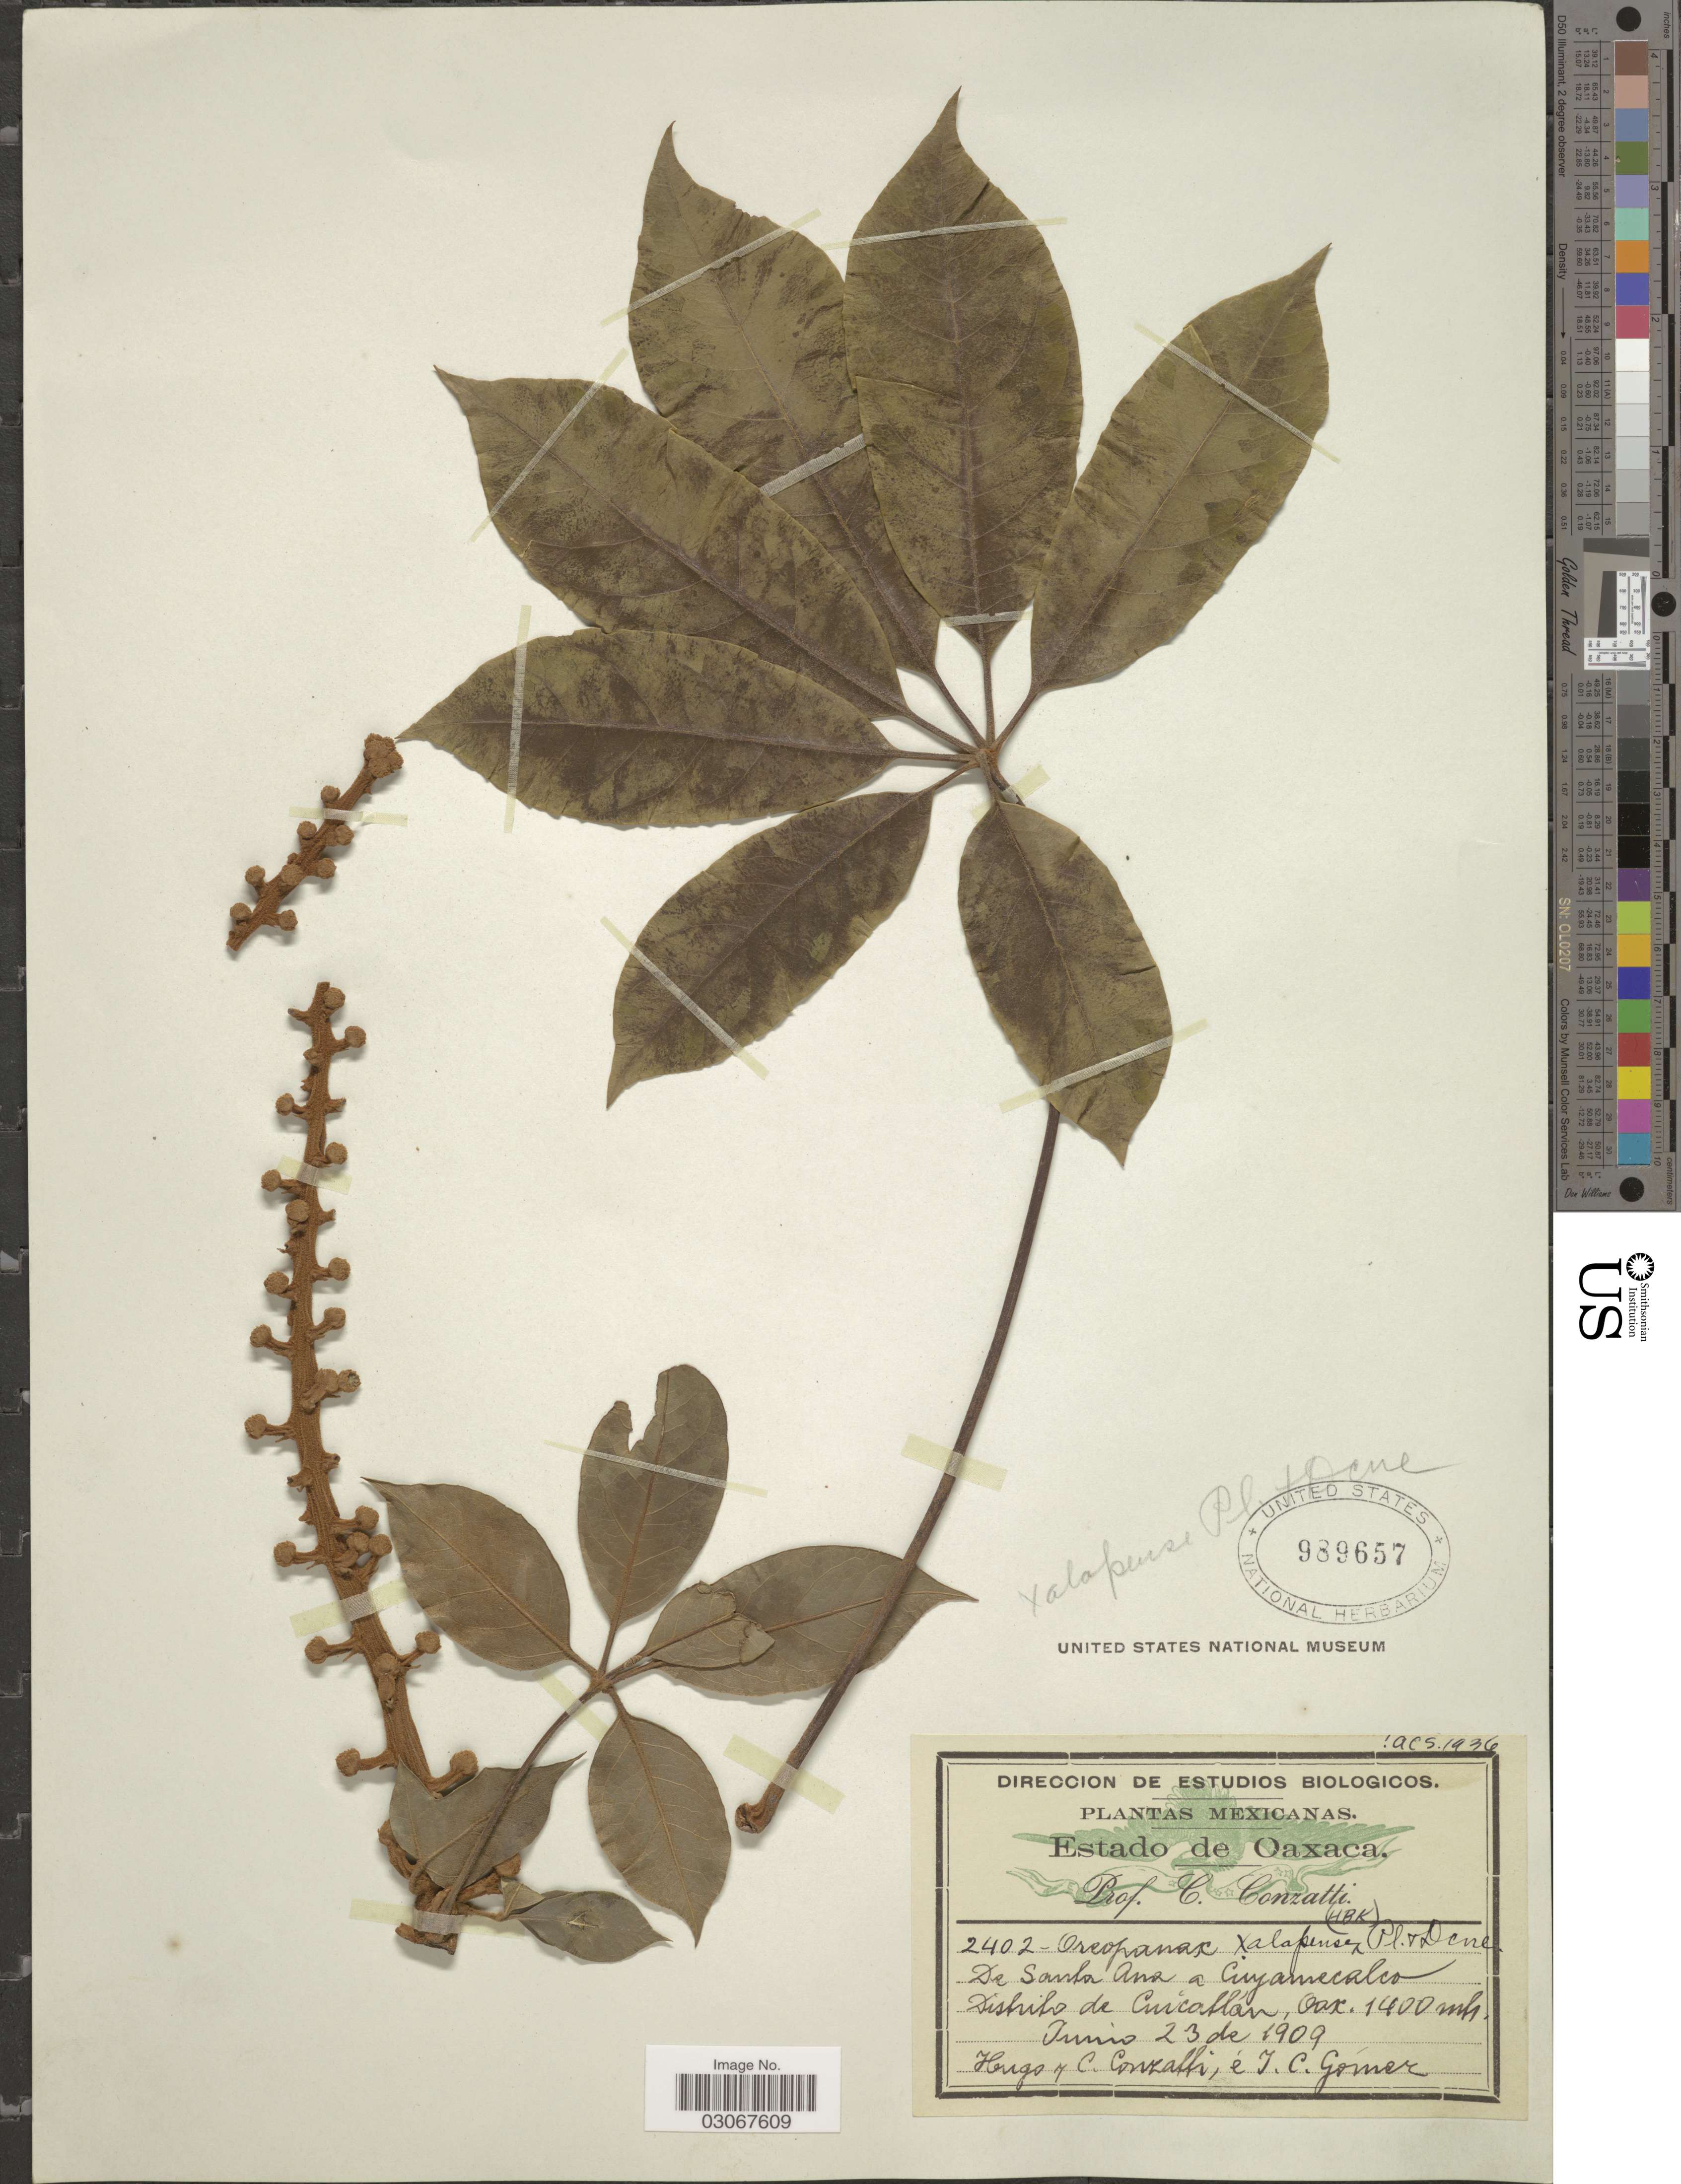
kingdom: Plantae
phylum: Tracheophyta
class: Magnoliopsida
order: Apiales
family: Araliaceae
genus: Oreopanax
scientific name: Oreopanax xalapensis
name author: (Kunth) Decne. & Planch.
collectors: H. Conzatti, C. Conzatti & J. Gomez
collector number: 2402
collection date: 1909-06-23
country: Mexico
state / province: Oaxaca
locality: De Santa Ana a Cuyamecalco, Distrito de Cuicatlan.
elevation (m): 1400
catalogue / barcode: US 989657